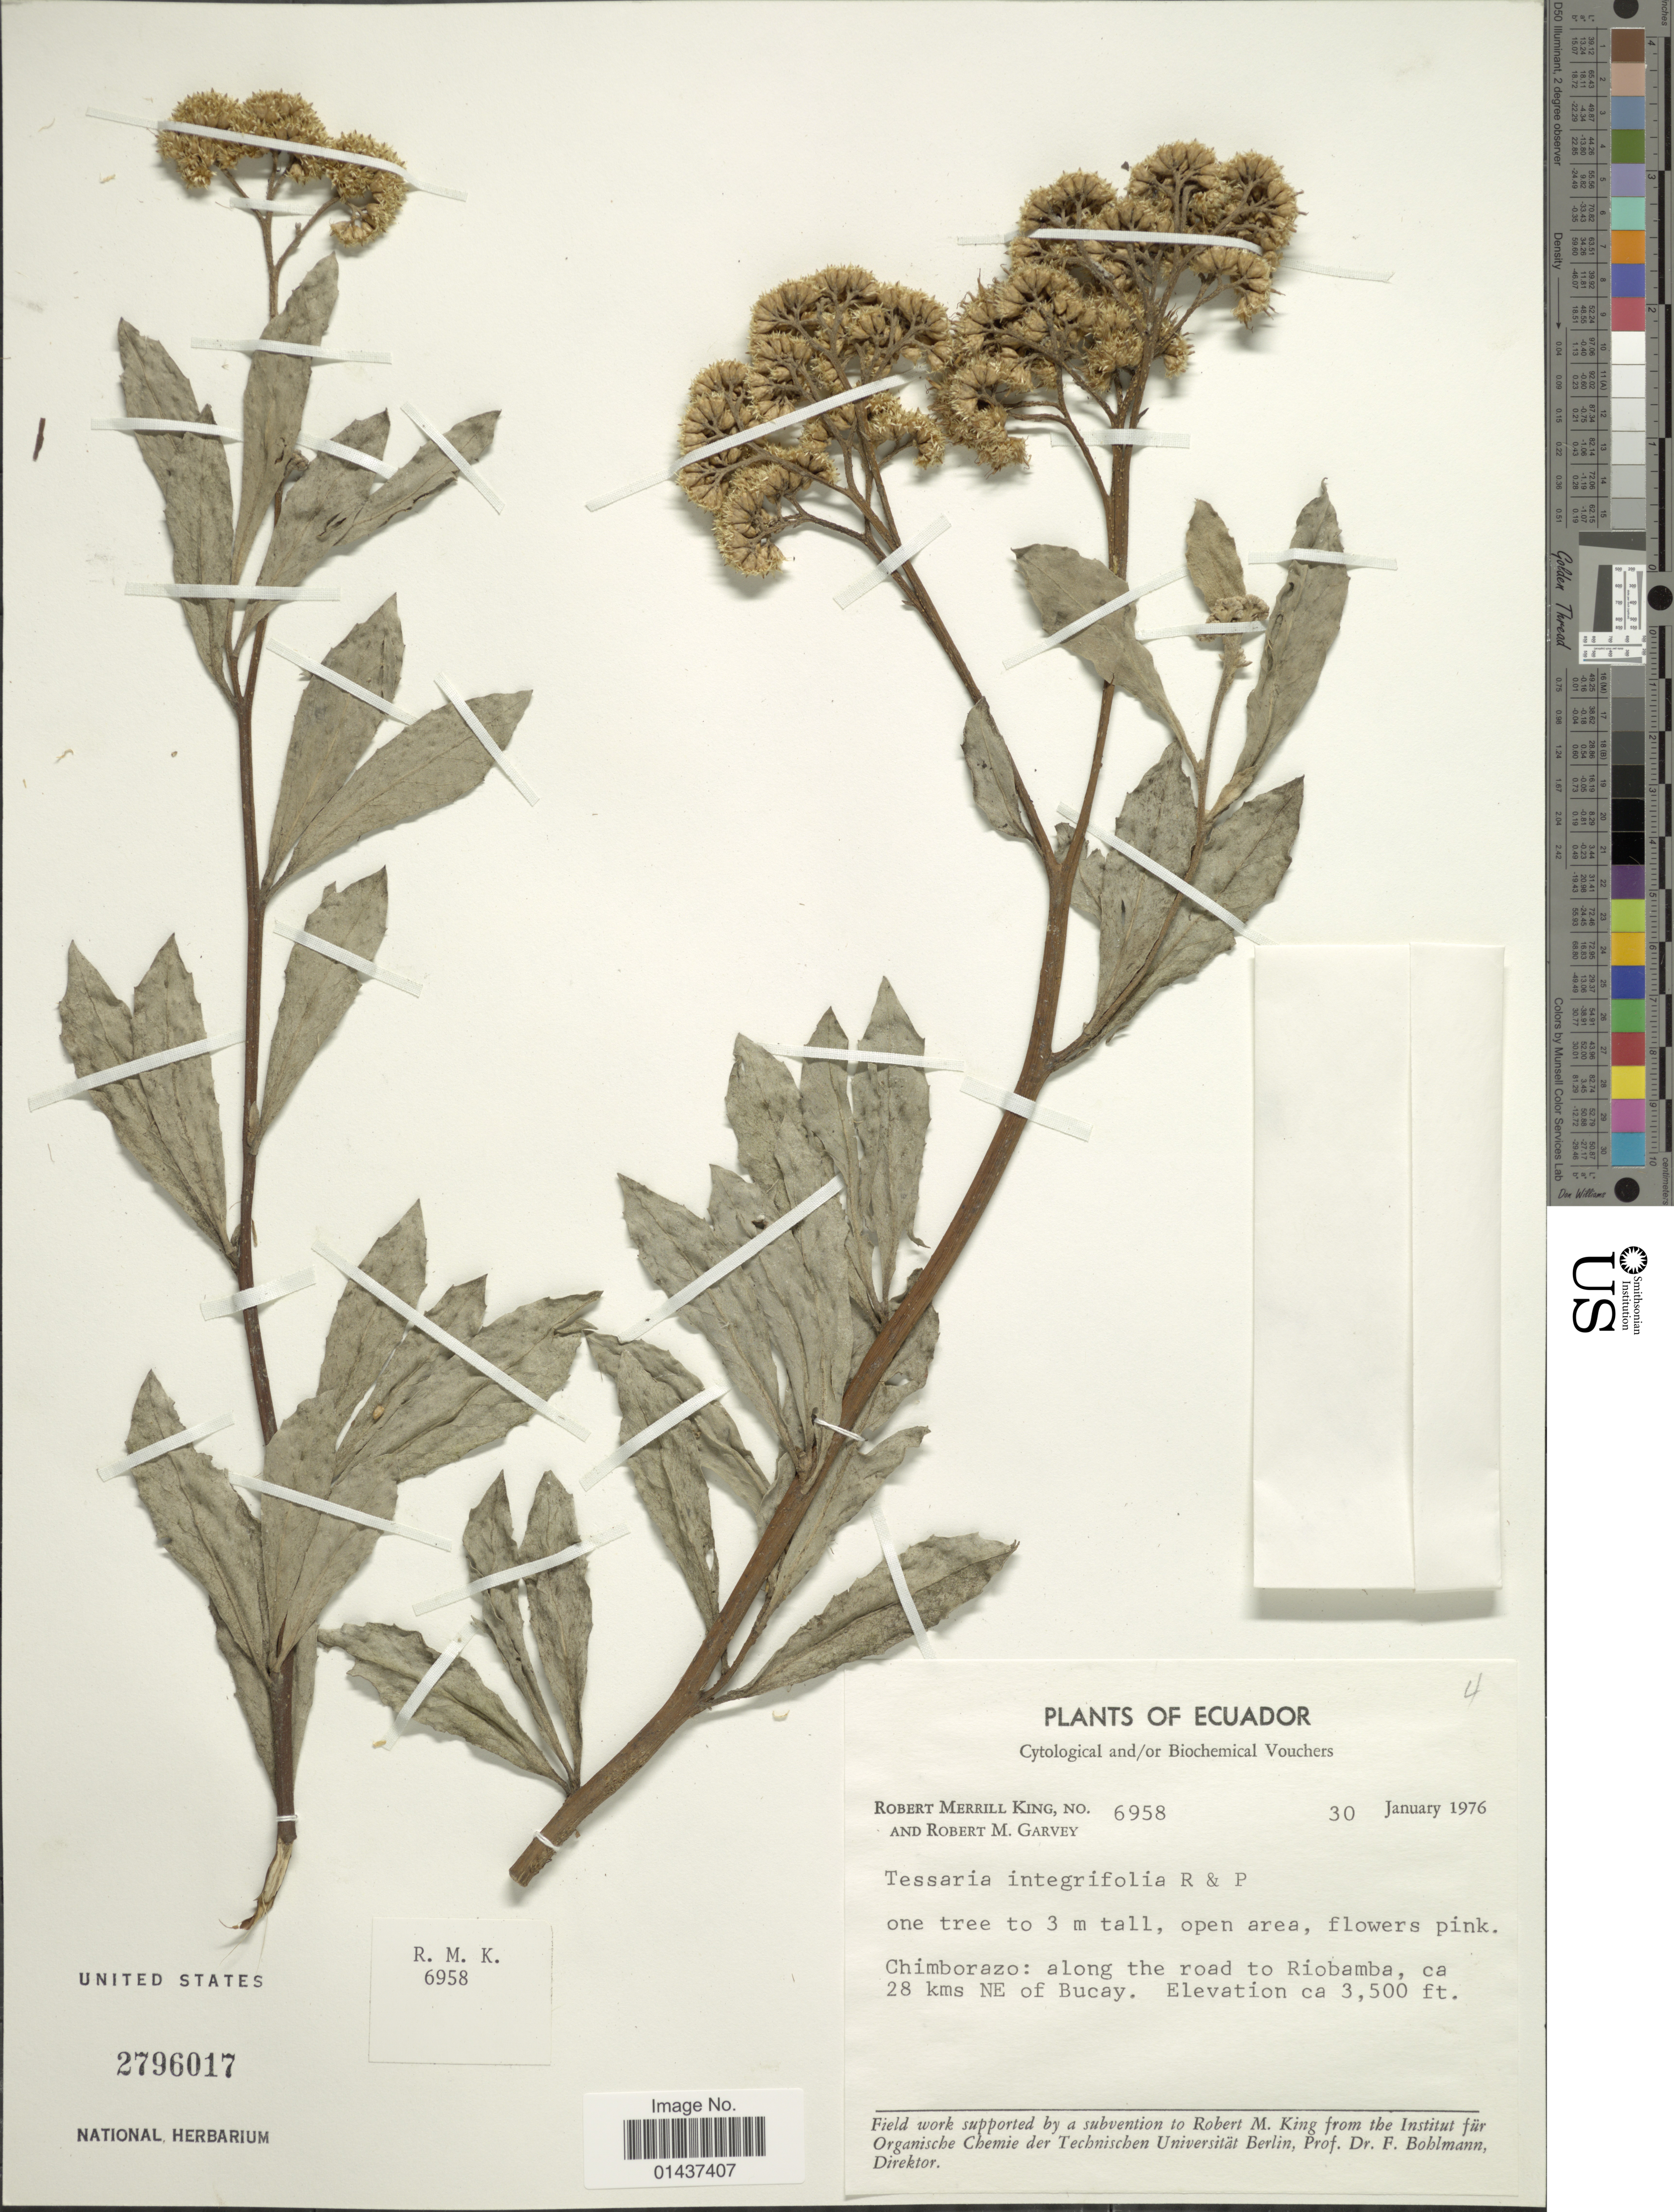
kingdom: Plantae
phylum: Tracheophyta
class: Magnoliopsida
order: Asterales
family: Asteraceae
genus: Tessaria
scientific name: Tessaria integrifolia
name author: Ruiz & Pav.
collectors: R. M. King & R. Garvey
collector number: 6958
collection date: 1976-01-30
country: Ecuador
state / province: Chimborazo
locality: Along the road to Ríobamba, ca 28 kms NE of Bucay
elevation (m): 1067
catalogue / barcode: US 2796017